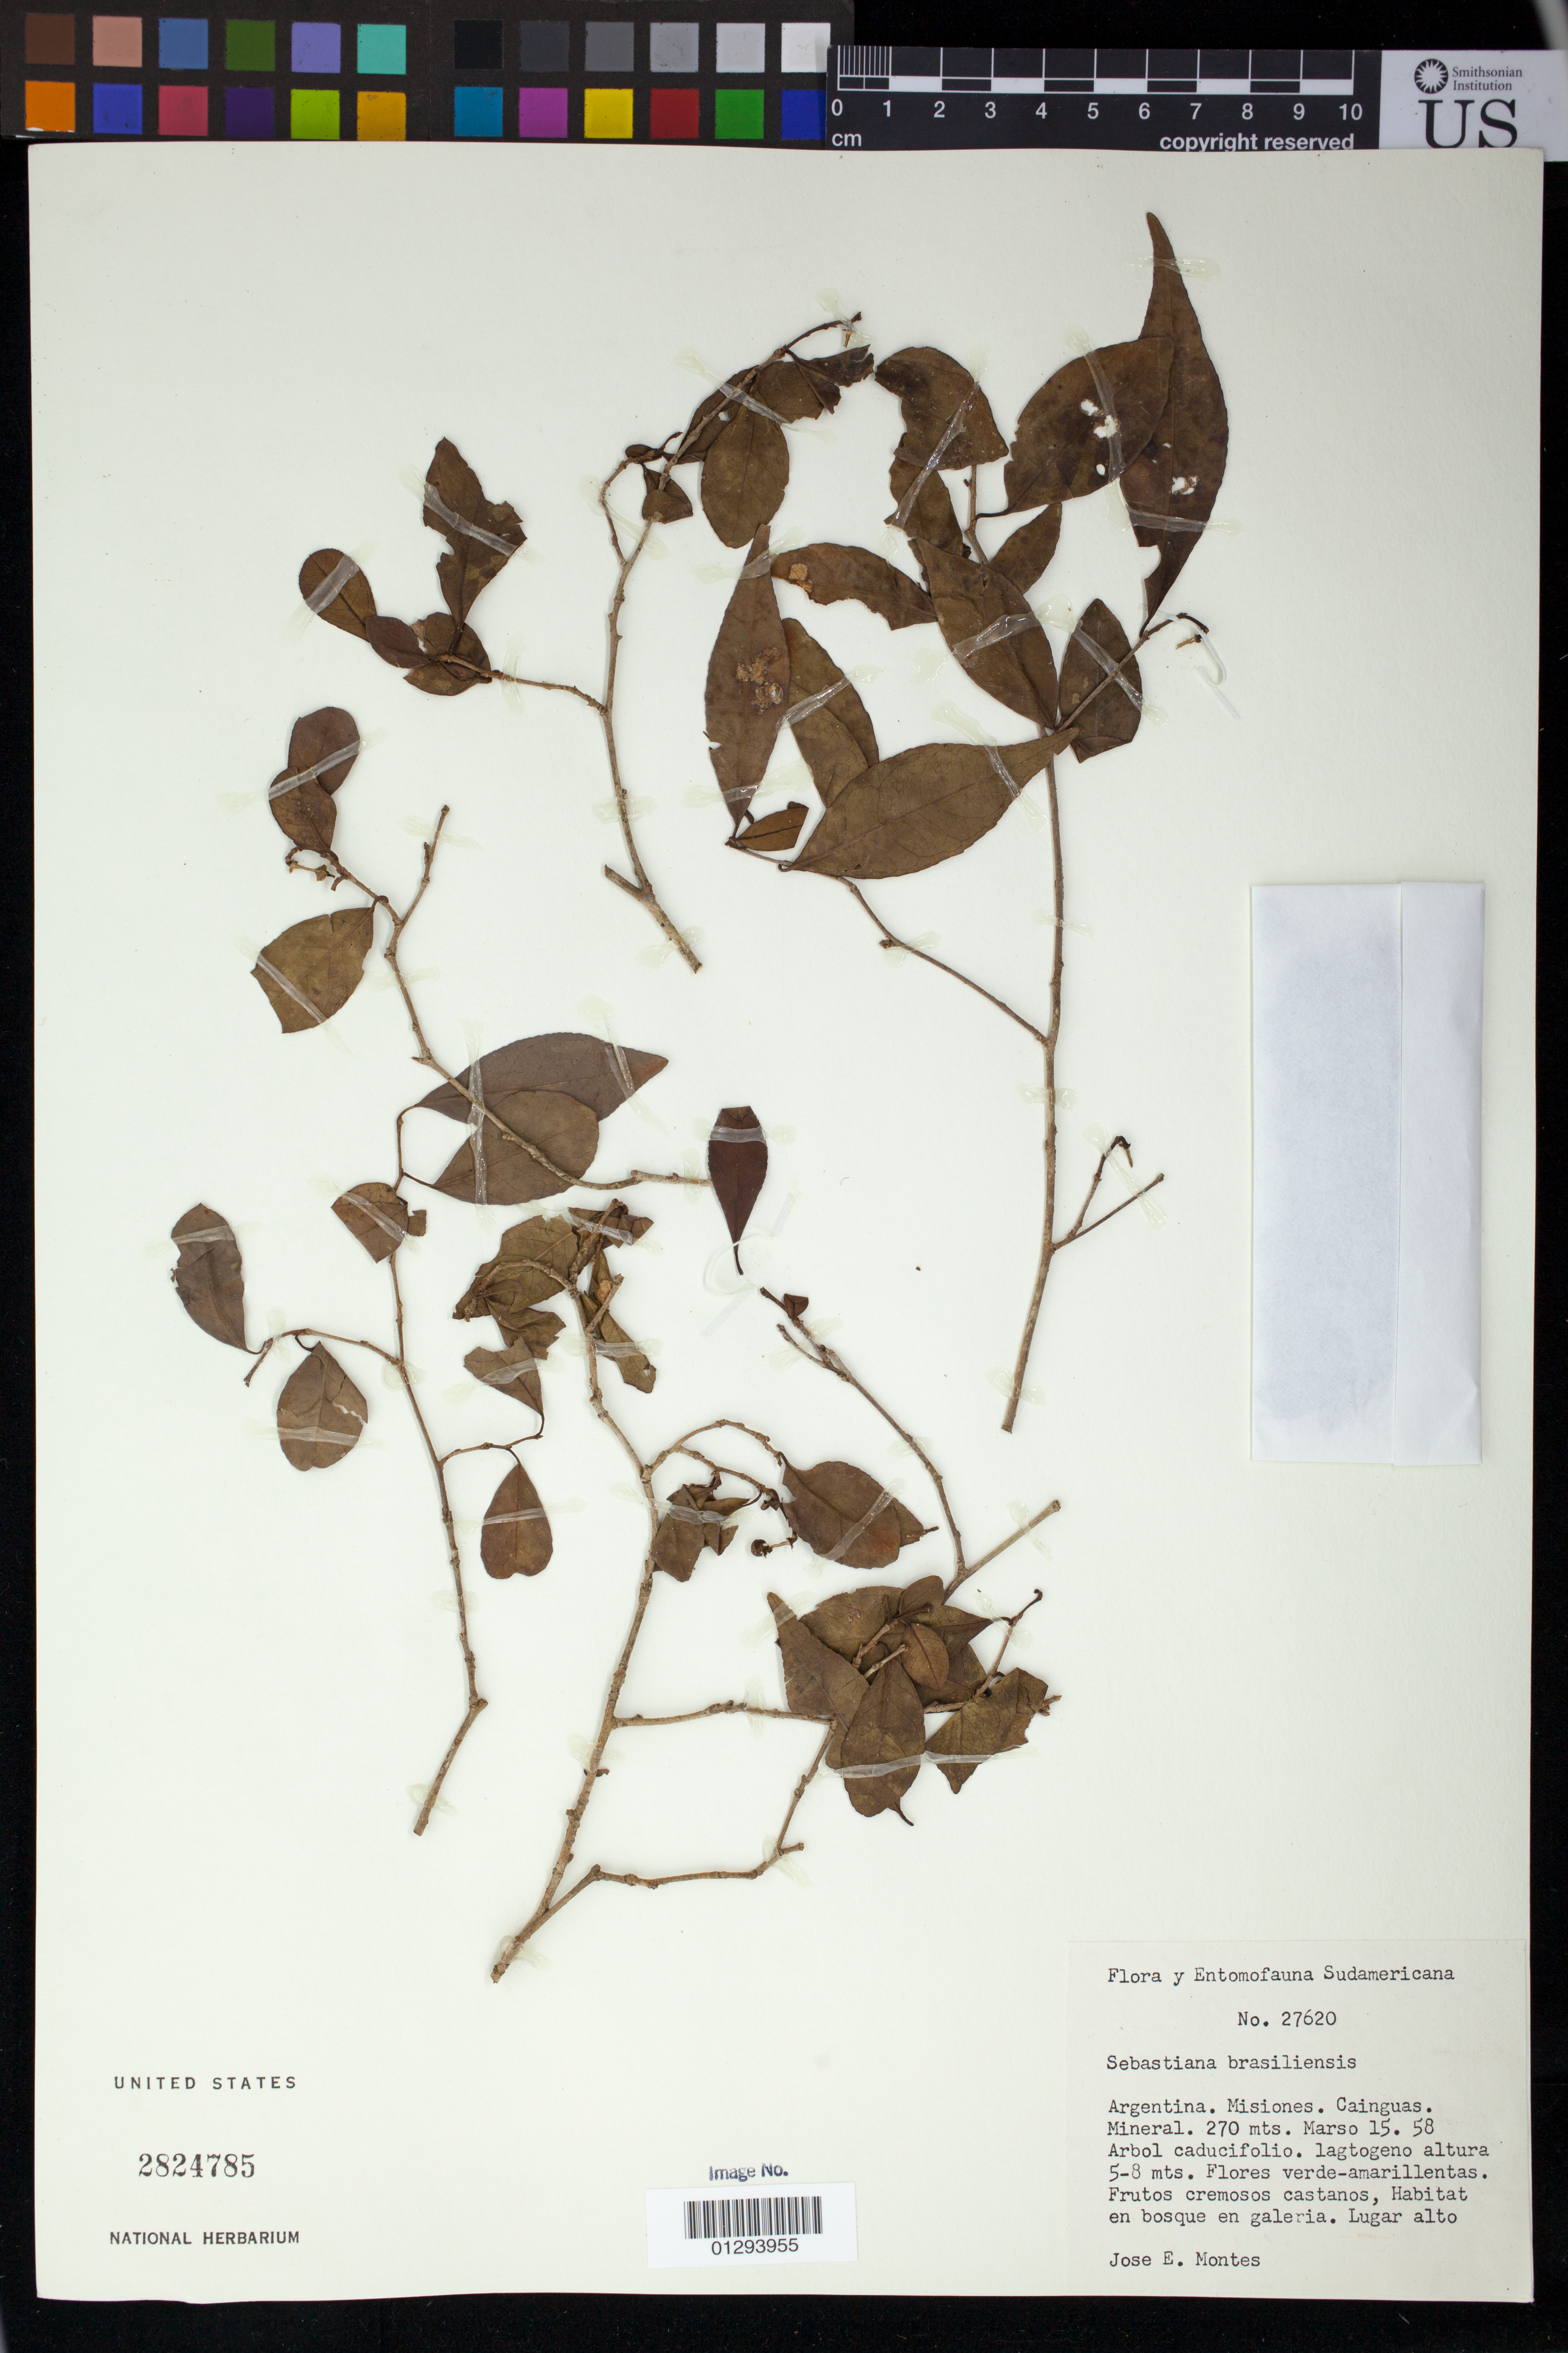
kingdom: Plantae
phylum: Tracheophyta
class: Magnoliopsida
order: Malpighiales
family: Euphorbiaceae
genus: Sebastiania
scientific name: Sebastiania brasiliensis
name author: Spreng.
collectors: J. E. Montes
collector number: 27620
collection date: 1958-03-15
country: Argentina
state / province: Misiones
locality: Cainguas. Mineral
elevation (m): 270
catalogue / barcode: US 2824785